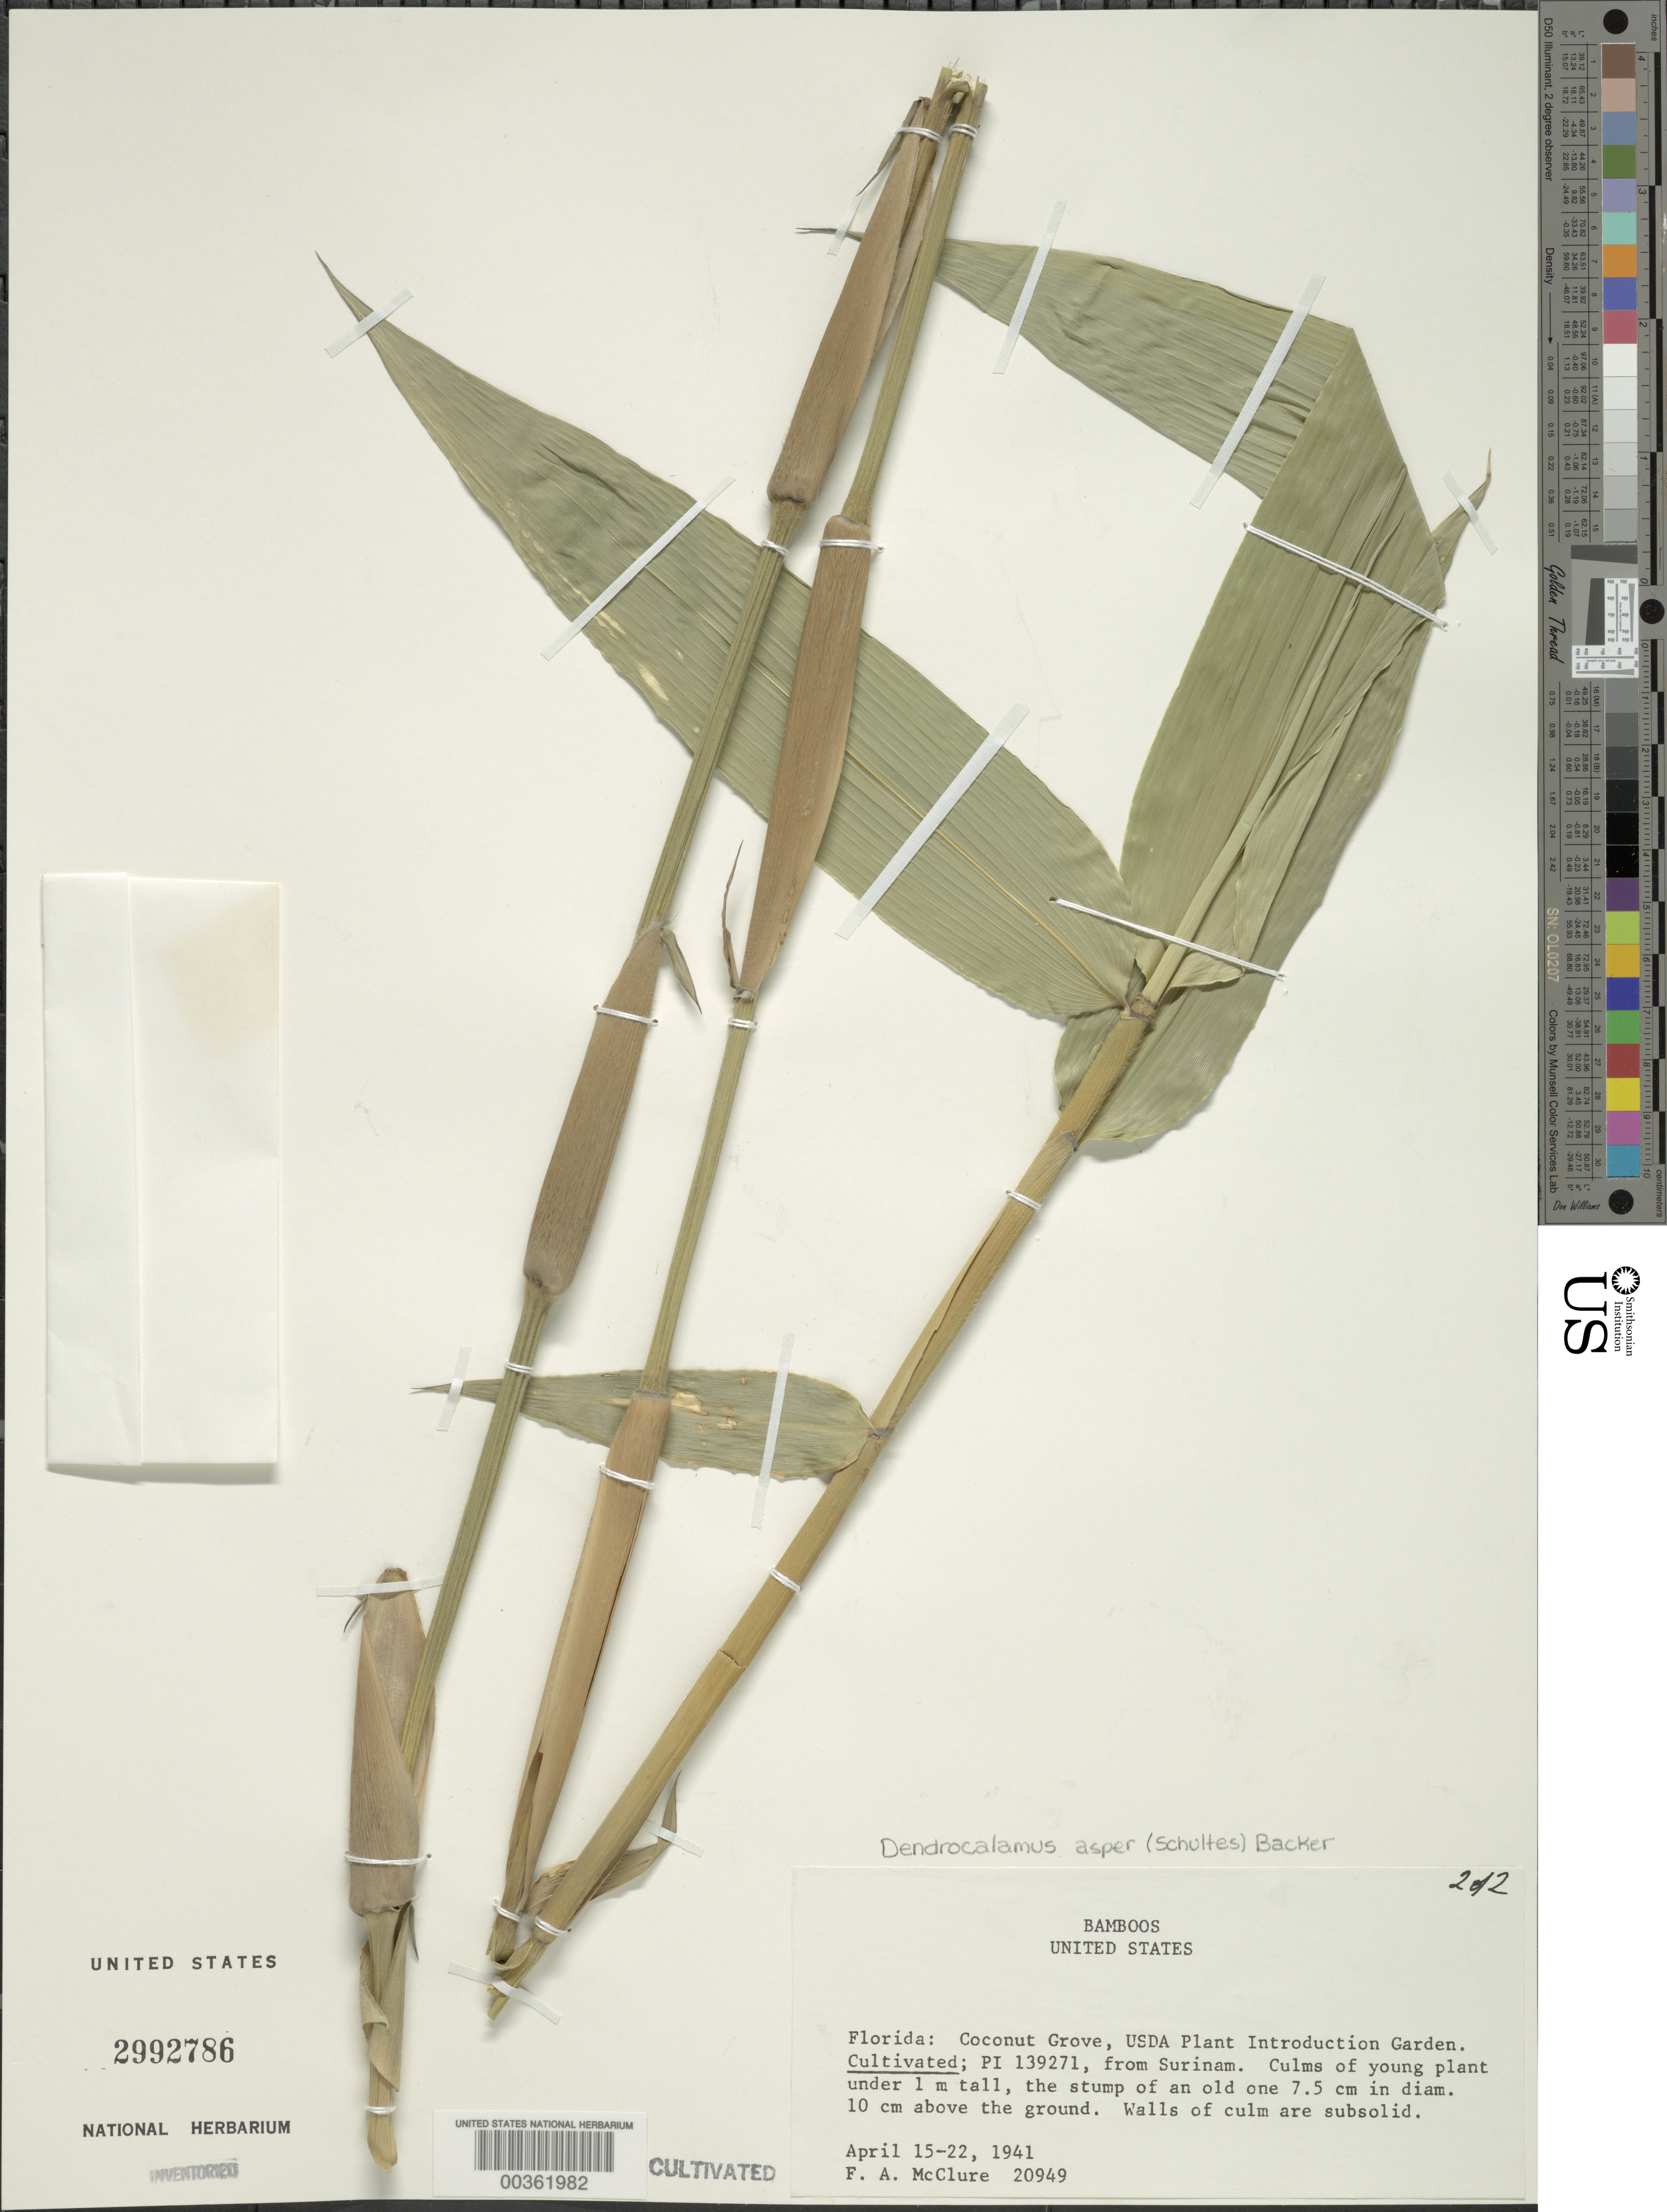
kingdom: Plantae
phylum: Tracheophyta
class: Liliopsida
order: Poales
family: Poaceae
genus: Dendrocalamus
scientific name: Dendrocalamus asper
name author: (Schult. & Schult. f.) Backer ex K. Heyne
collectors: F. A. McClure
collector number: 20949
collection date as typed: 15 Apr 1941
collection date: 1941-04-15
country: United States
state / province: Florida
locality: Coconut Grove, USDA, Plant Introduction Garden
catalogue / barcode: US 2992786